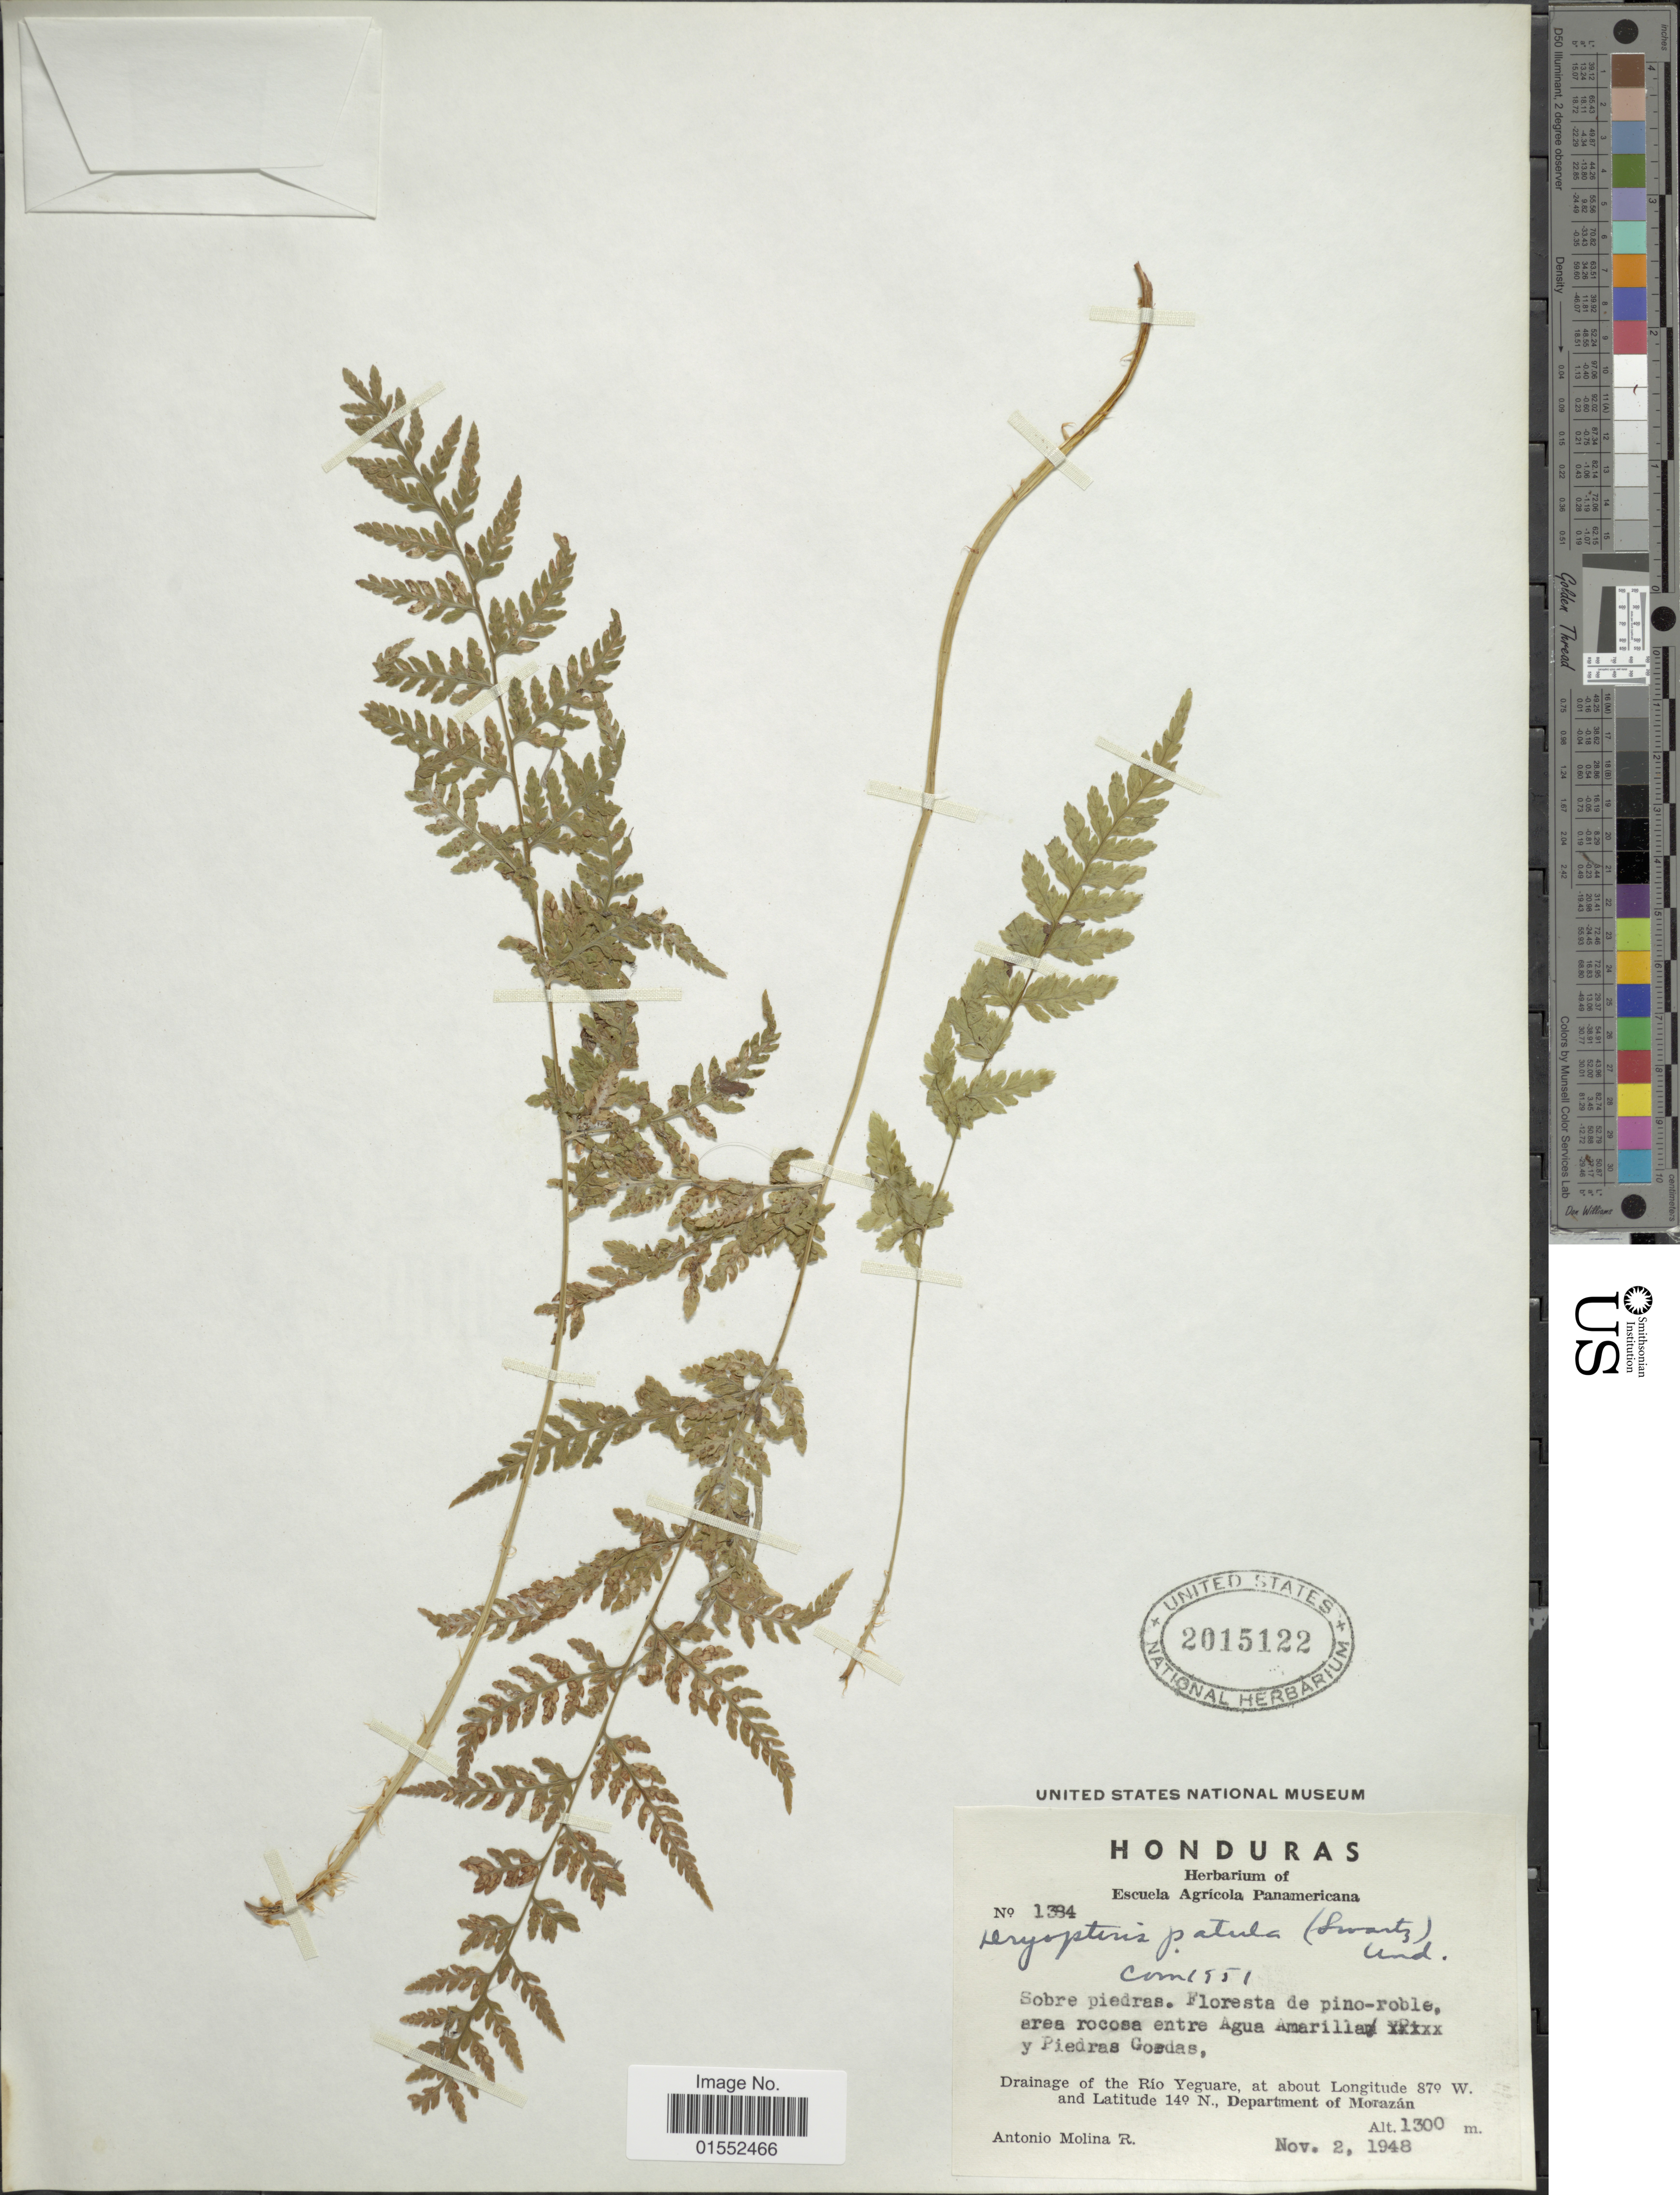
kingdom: Plantae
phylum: Tracheophyta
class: Polypodiopsida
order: Polypodiales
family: Dryopteridaceae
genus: Dryopteris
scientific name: Dryopteris patula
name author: (Sw.) Underw.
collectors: A. R. Molina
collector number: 1384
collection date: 1948-11-02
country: Honduras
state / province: Fco. Morazán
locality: Sobre piedras. Floresta de pino-roble, area rocosa entre Agua Amarillam y Piedras Godas. Drainage of The Rio Yeguare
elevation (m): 1300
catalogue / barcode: US 2015122